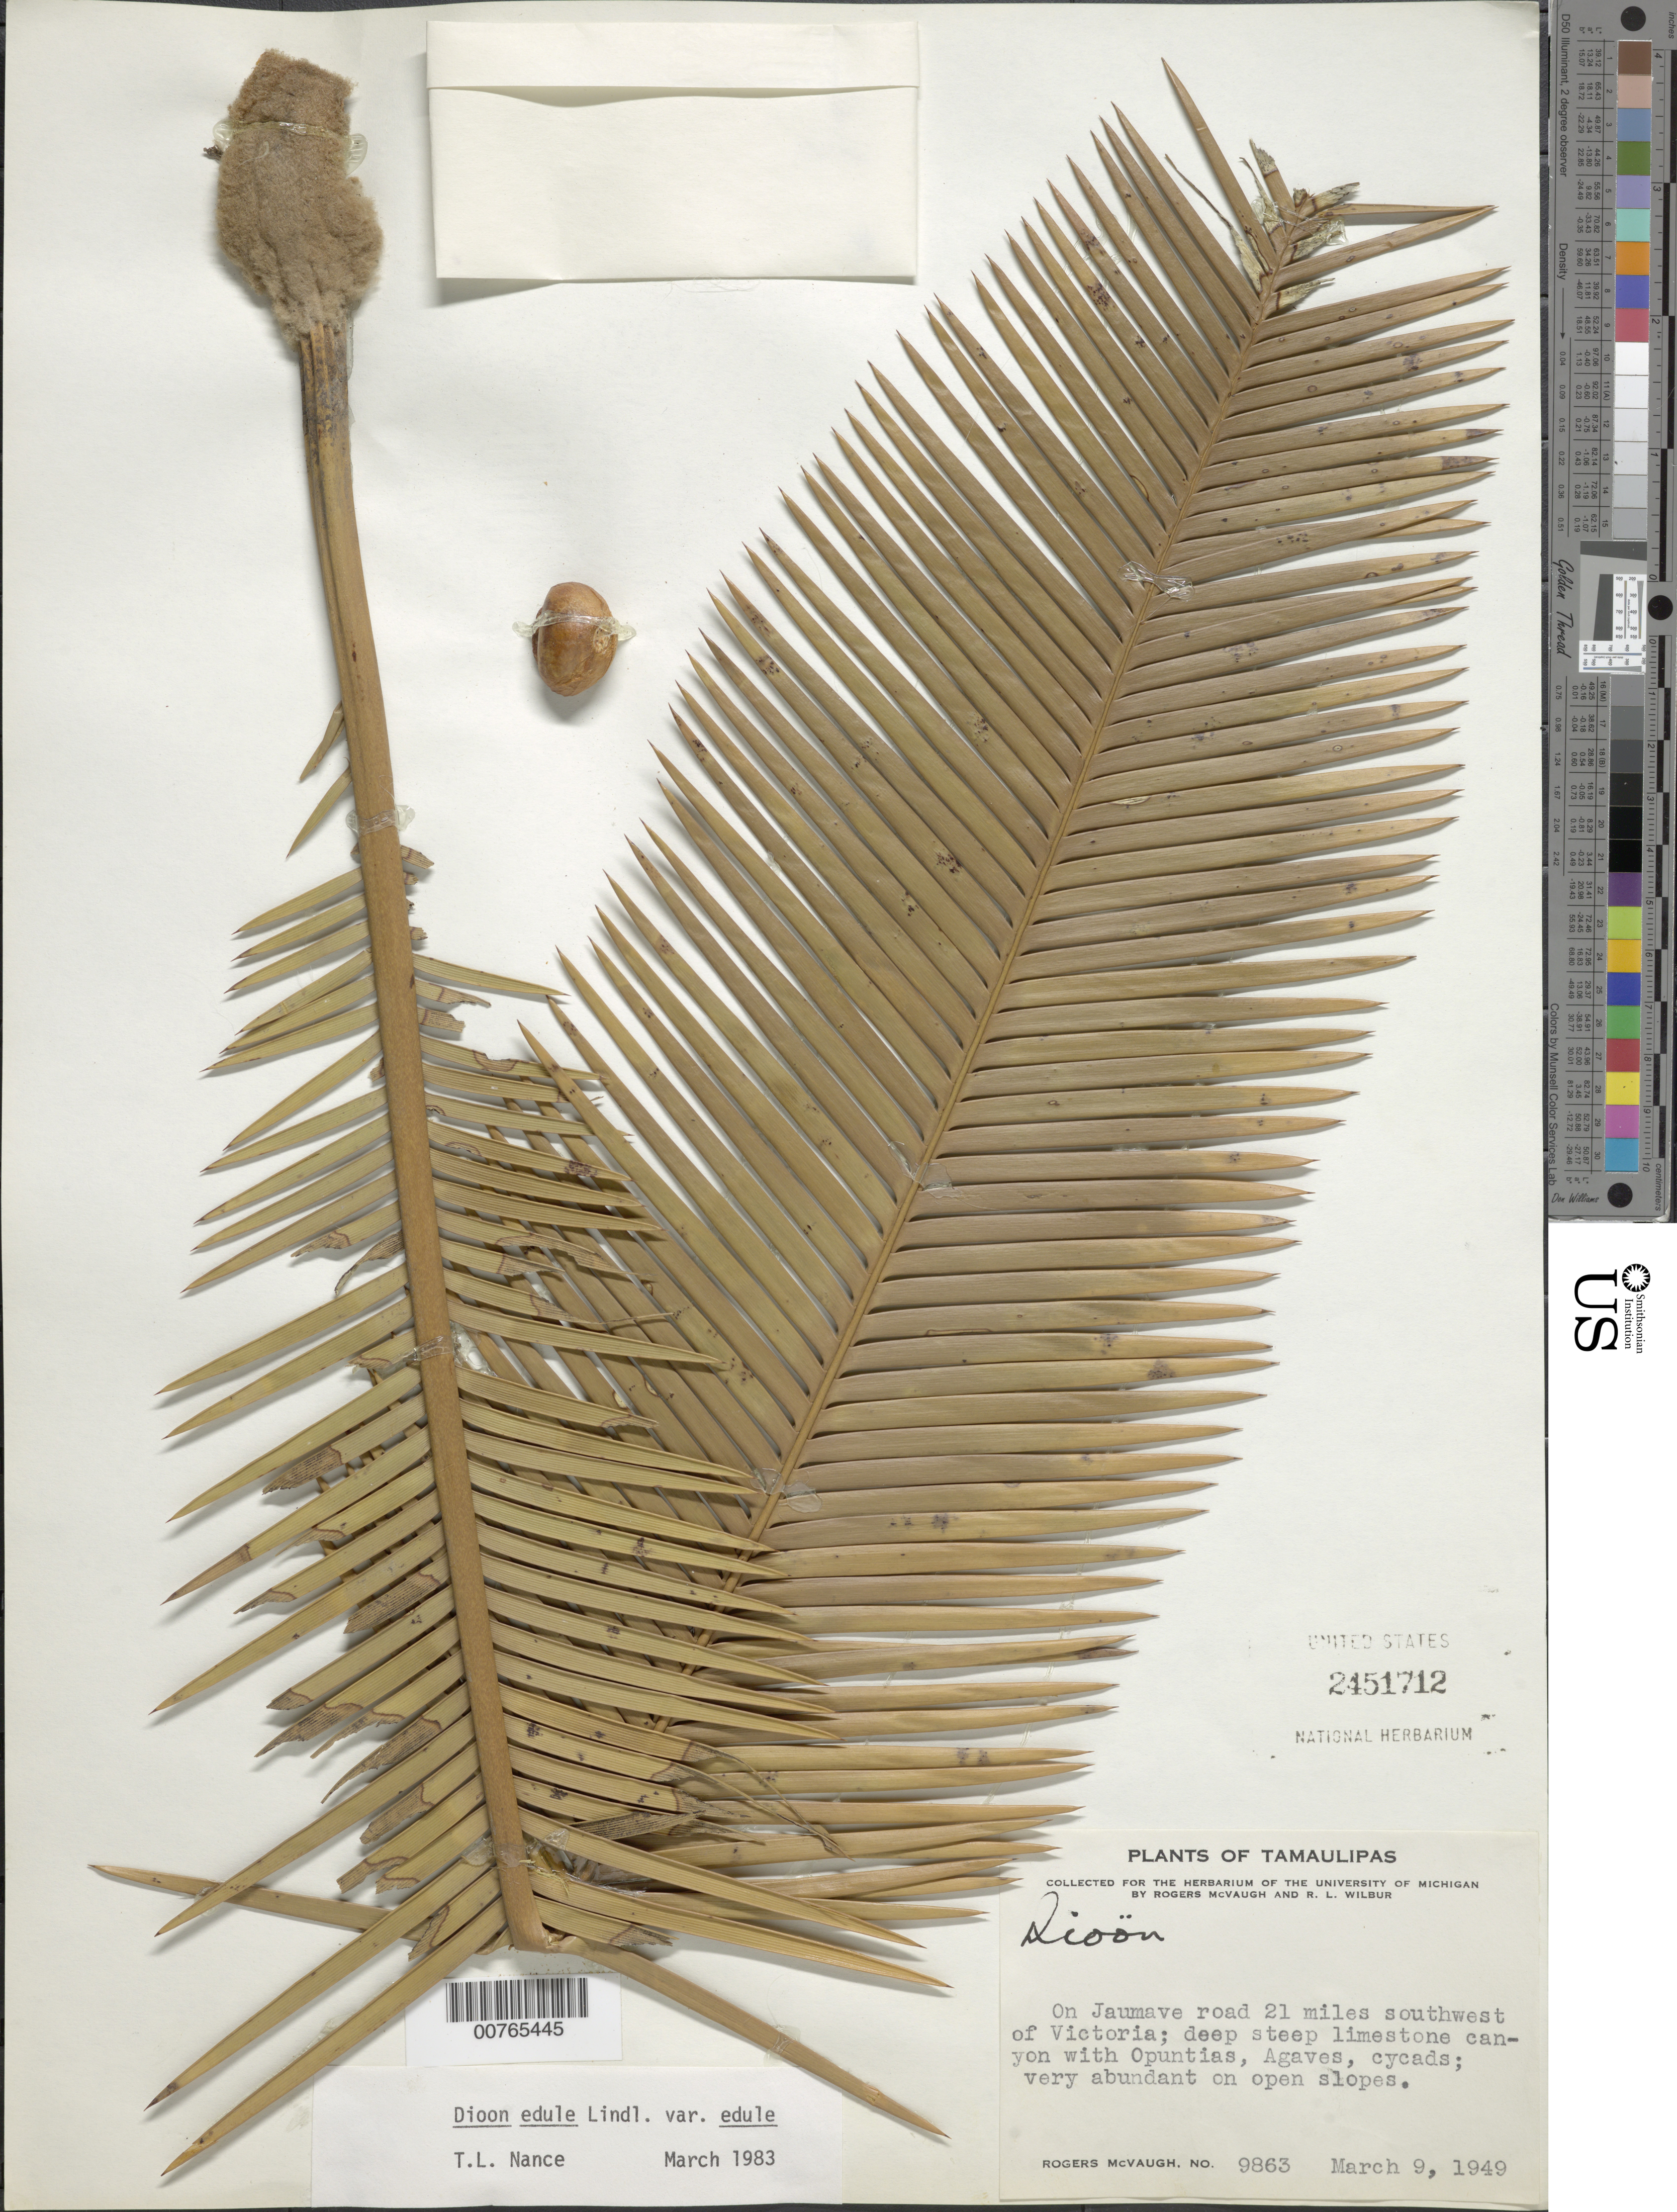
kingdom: Plantae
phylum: Tracheophyta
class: Cycadopsida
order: Cycadales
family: Zamiaceae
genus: Dioon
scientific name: Dioon edule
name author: Lindl.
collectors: R. McVaugh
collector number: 9863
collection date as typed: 09 Mar 1949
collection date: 1949-03-09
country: Mexico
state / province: Tamaulipas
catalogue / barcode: US 2451712